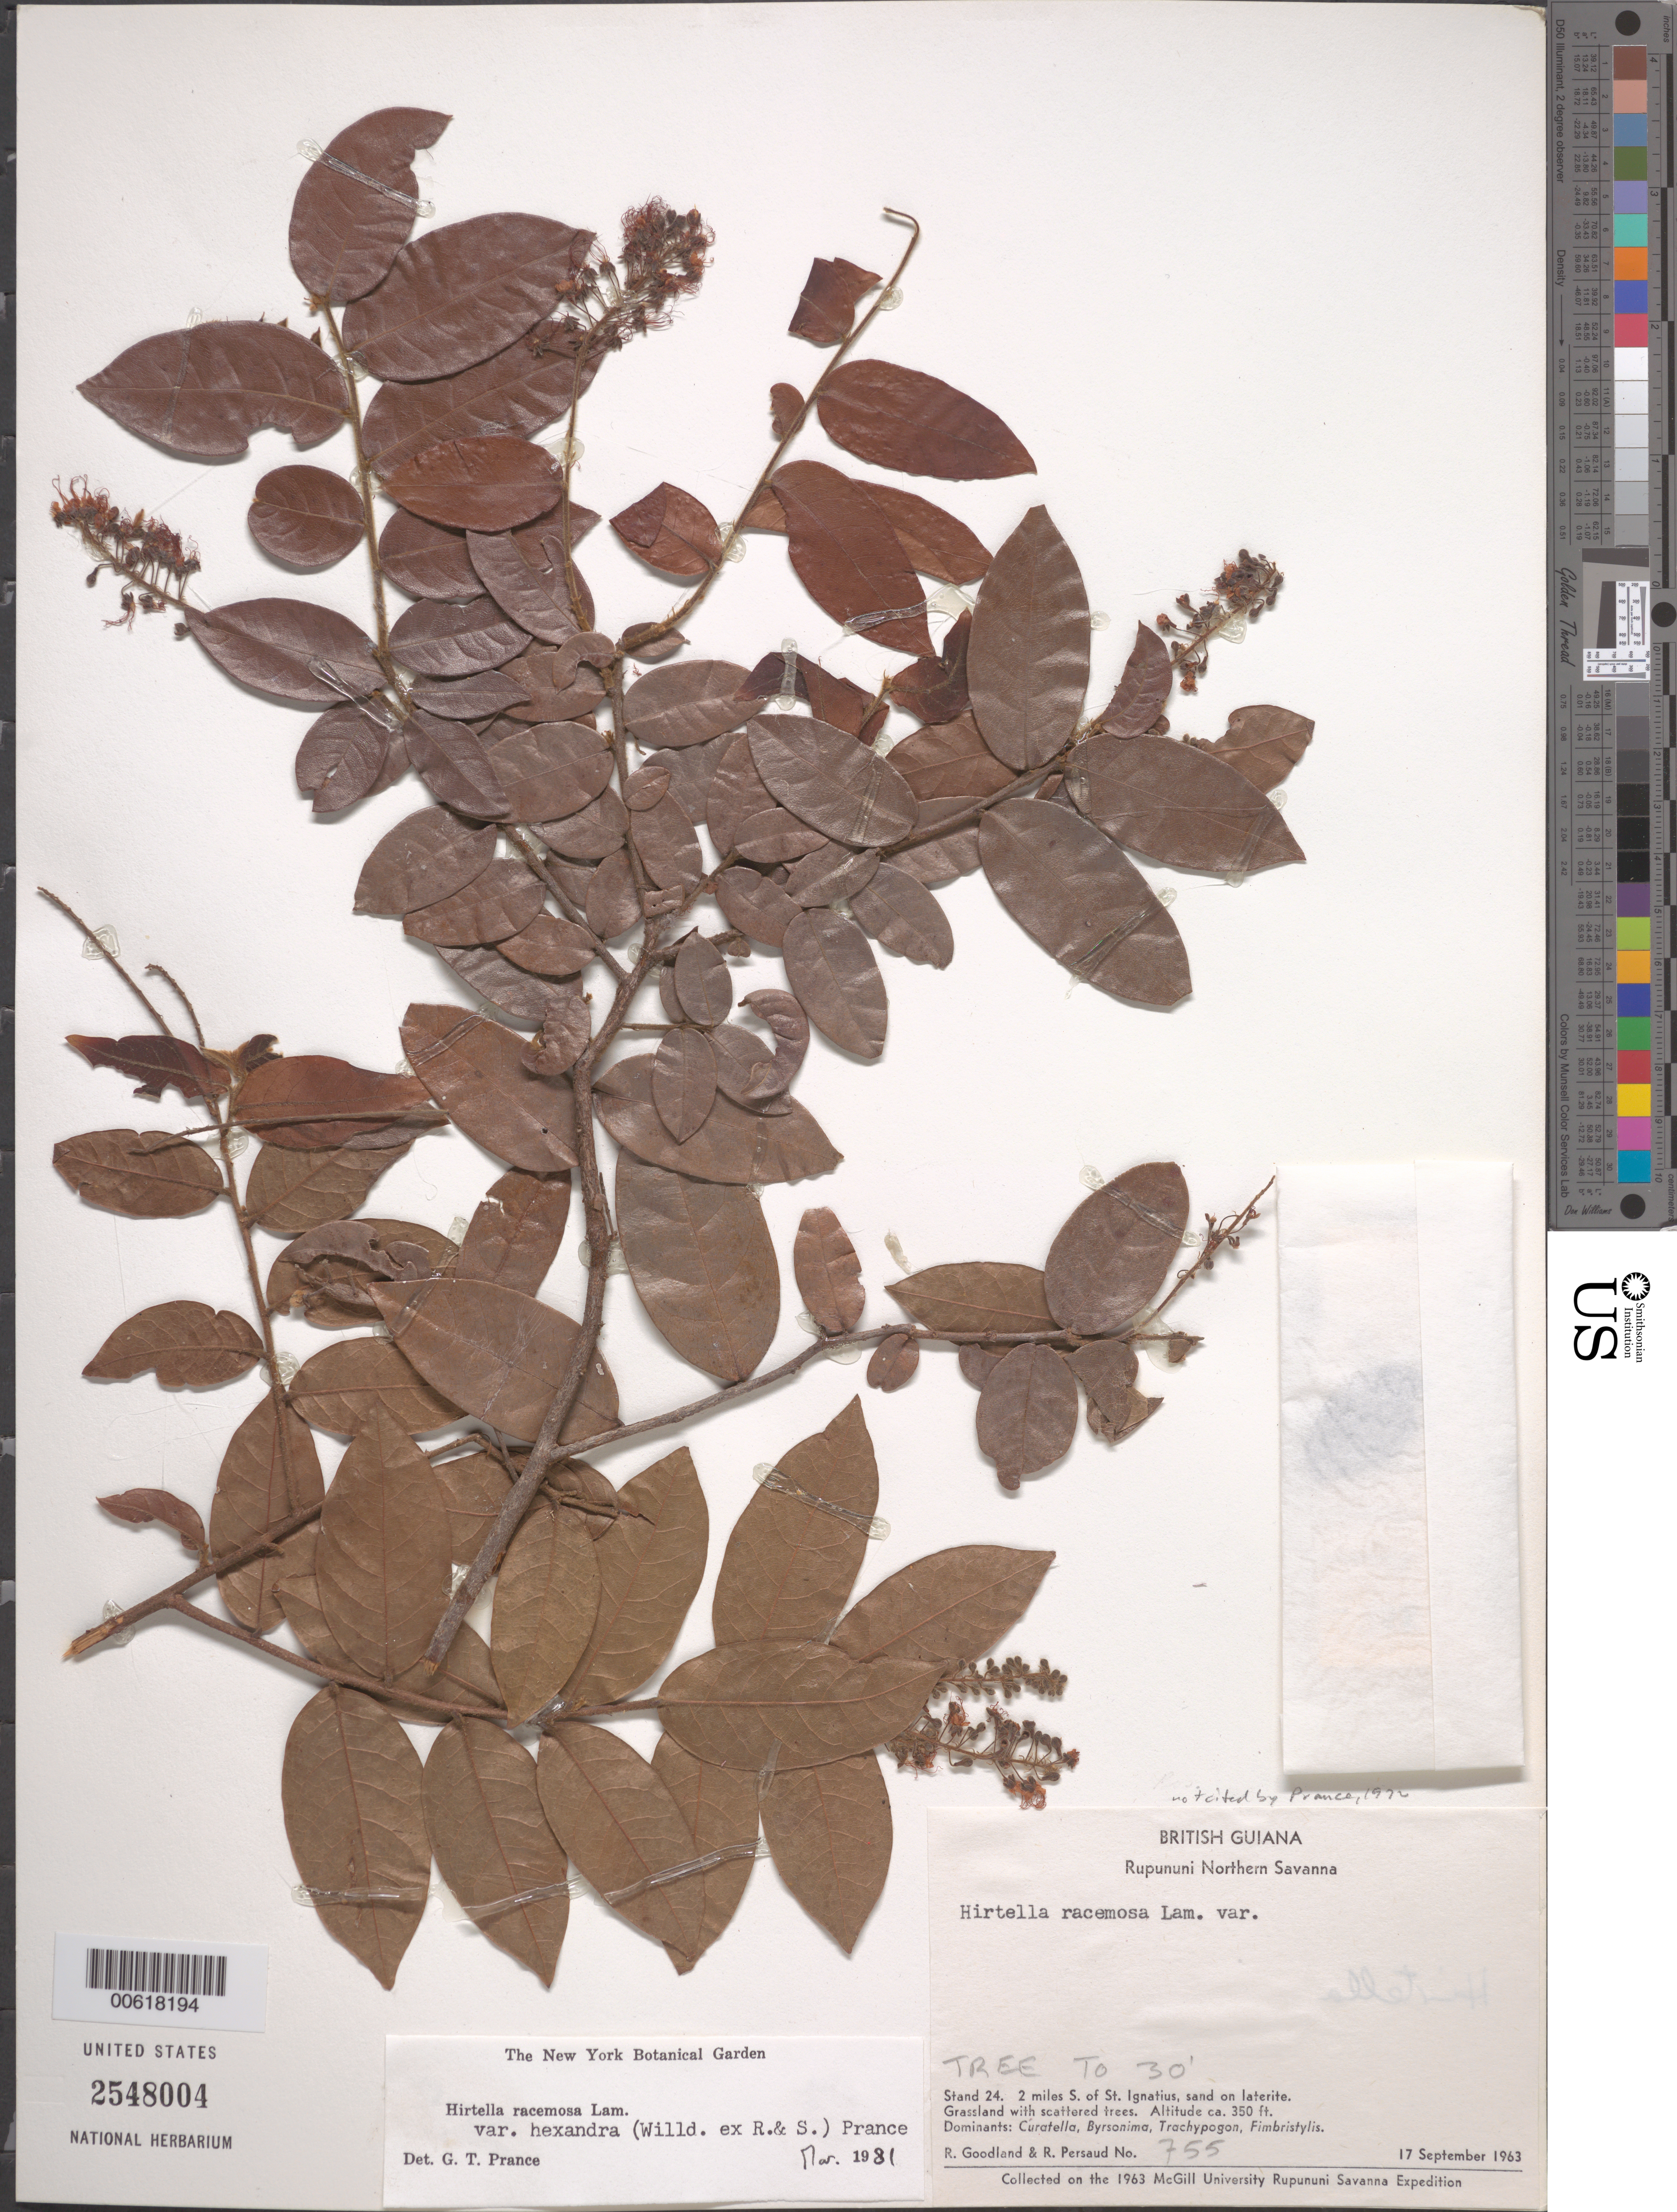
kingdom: Plantae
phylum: Tracheophyta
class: Magnoliopsida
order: Malpighiales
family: Chrysobalanaceae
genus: Hirtella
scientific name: Hirtella racemosa var. hexandra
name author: (Willd. ex Roem. & Schult.) Prance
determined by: Prance, G. T.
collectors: R. Goodland & R. Persaud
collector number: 755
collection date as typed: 17-Sep-63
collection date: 1963-09-17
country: Guyana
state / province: U. Takutu-U. Essequibo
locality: Rupununi Northern Savanna, St. Ignatius, 2 mi. S of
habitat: Sand on laterite. Grassland with scattered trees. Dominants: Curatella, Byrsonima, Trachypogon, Fimbristylis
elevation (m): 107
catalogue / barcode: US 2548004